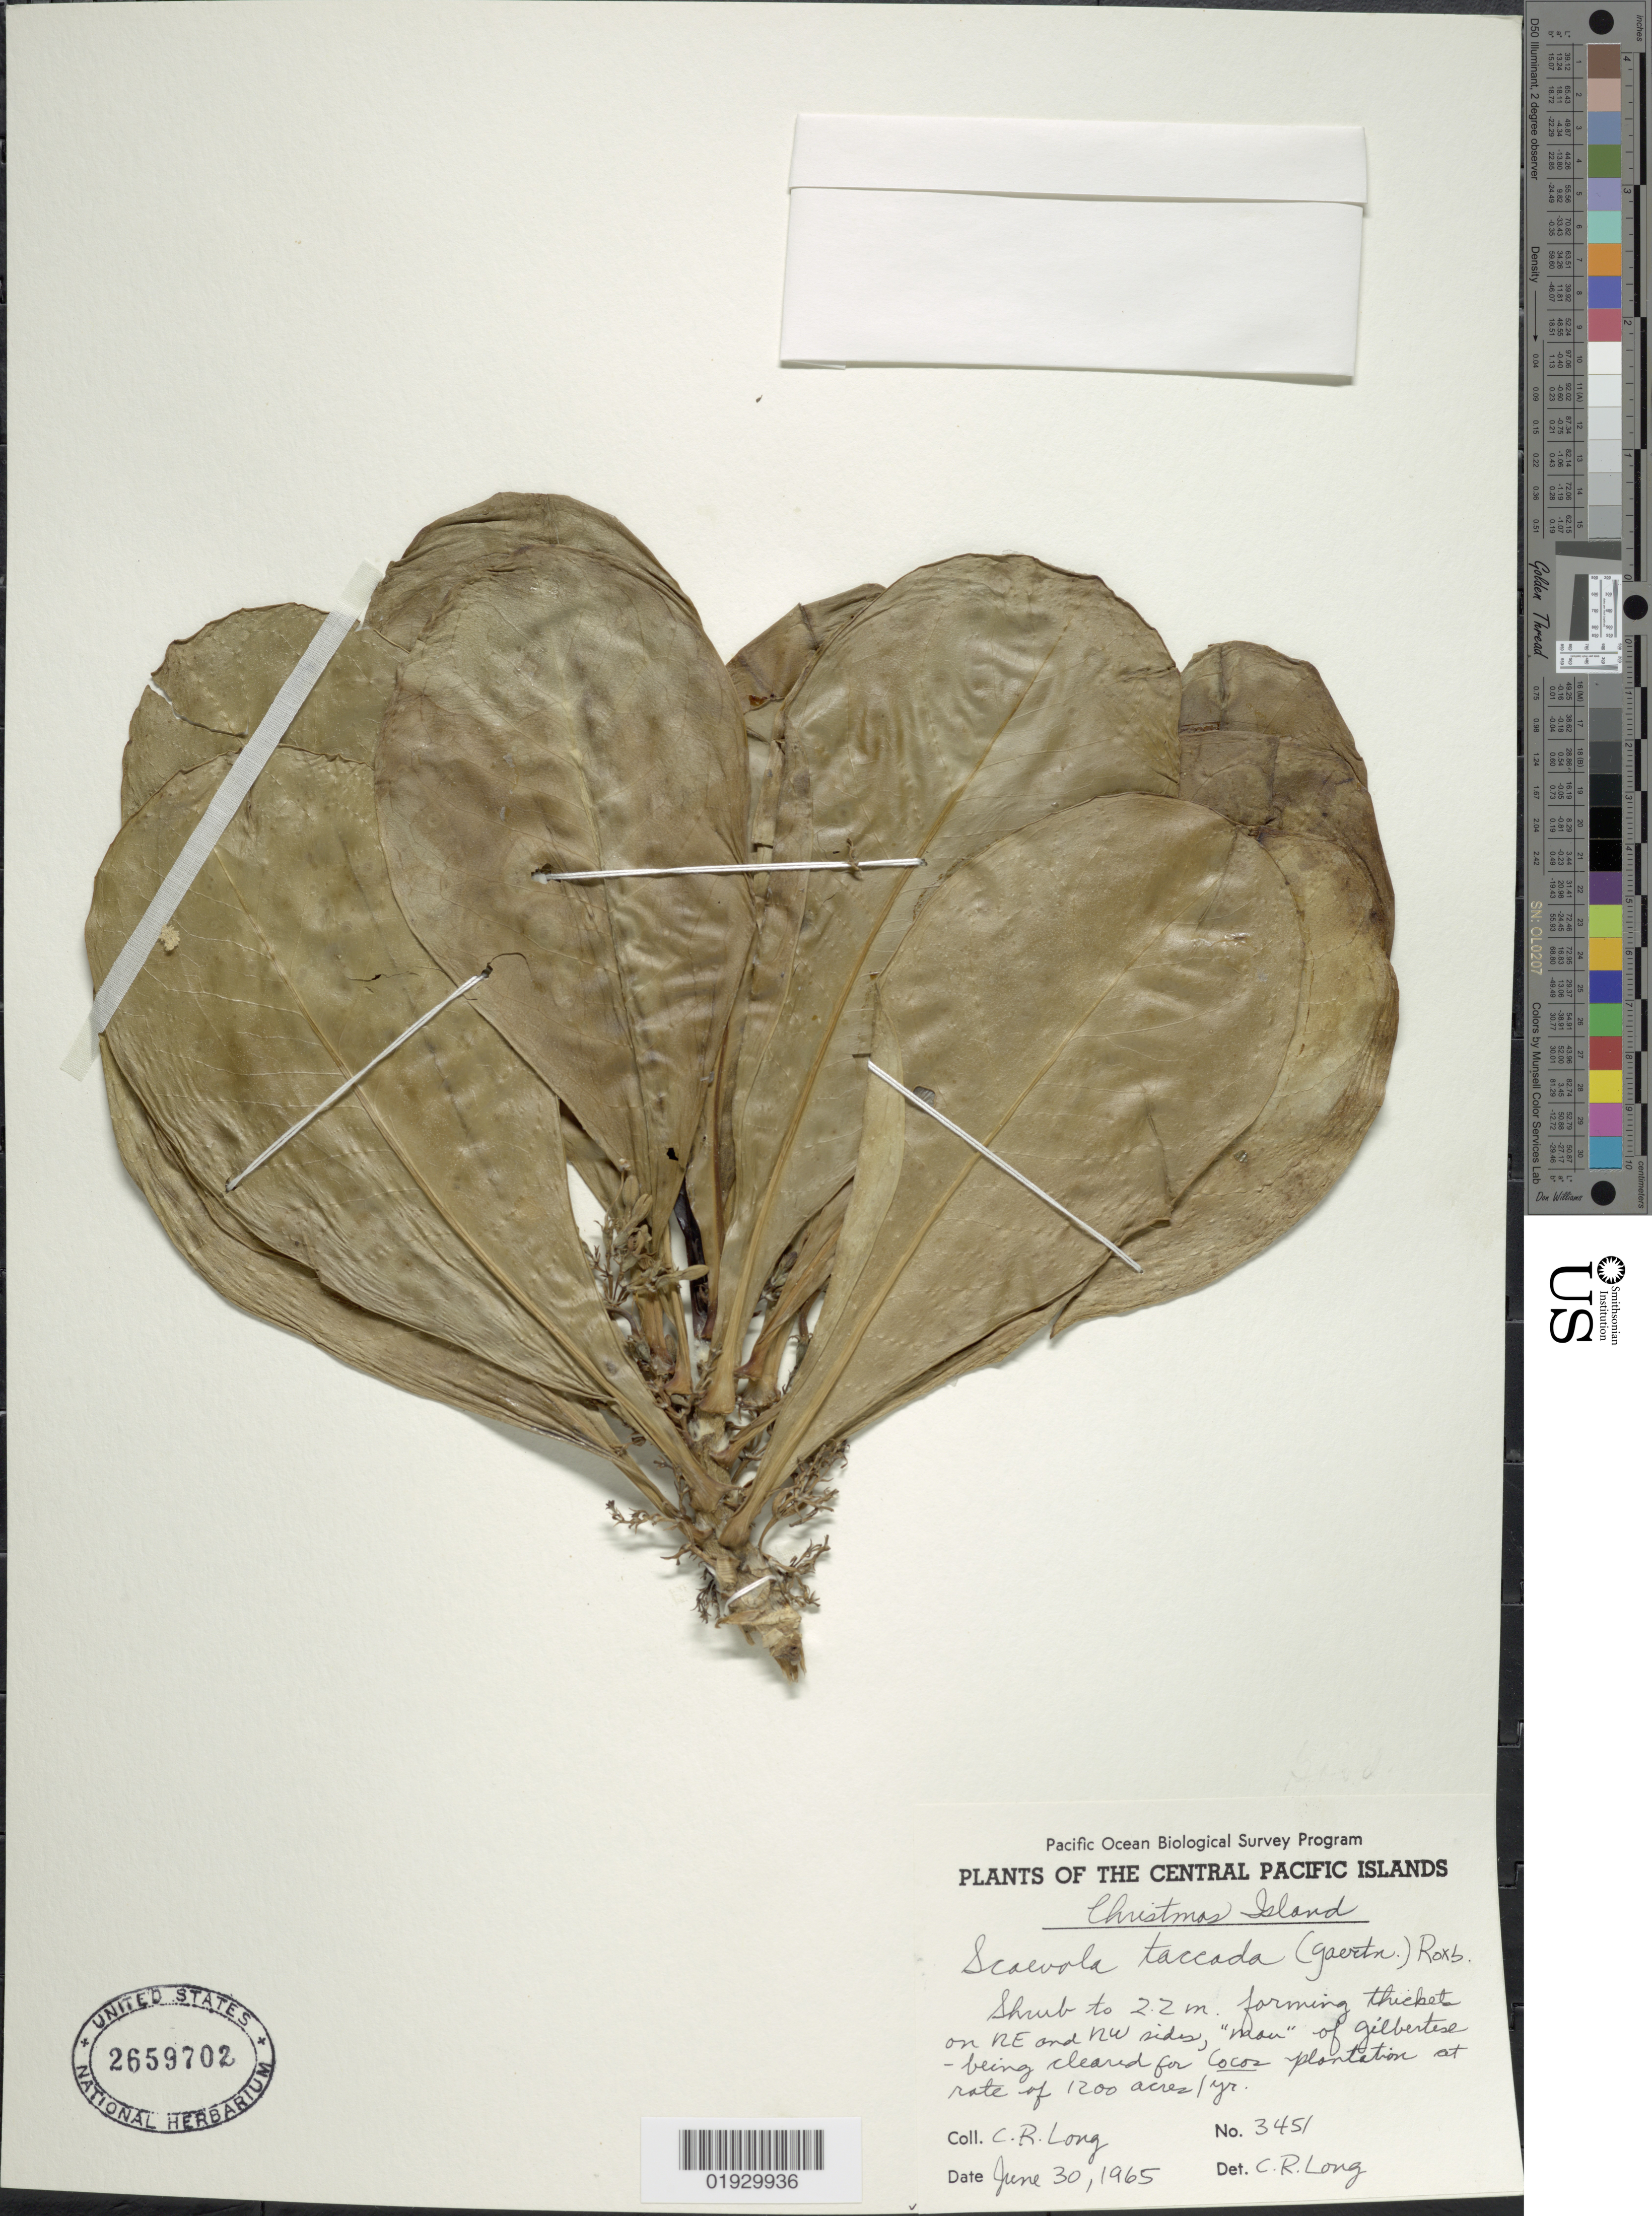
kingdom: Plantae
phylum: Tracheophyta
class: Magnoliopsida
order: Asterales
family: Goodeniaceae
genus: Scaevola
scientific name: Scaevola taccada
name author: (Gaertn.) Roxb.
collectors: C. R. Long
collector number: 3451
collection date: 1965-06-30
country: Australia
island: Christmas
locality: Christmas Island. Central Pacific Islands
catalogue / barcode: US 2659702